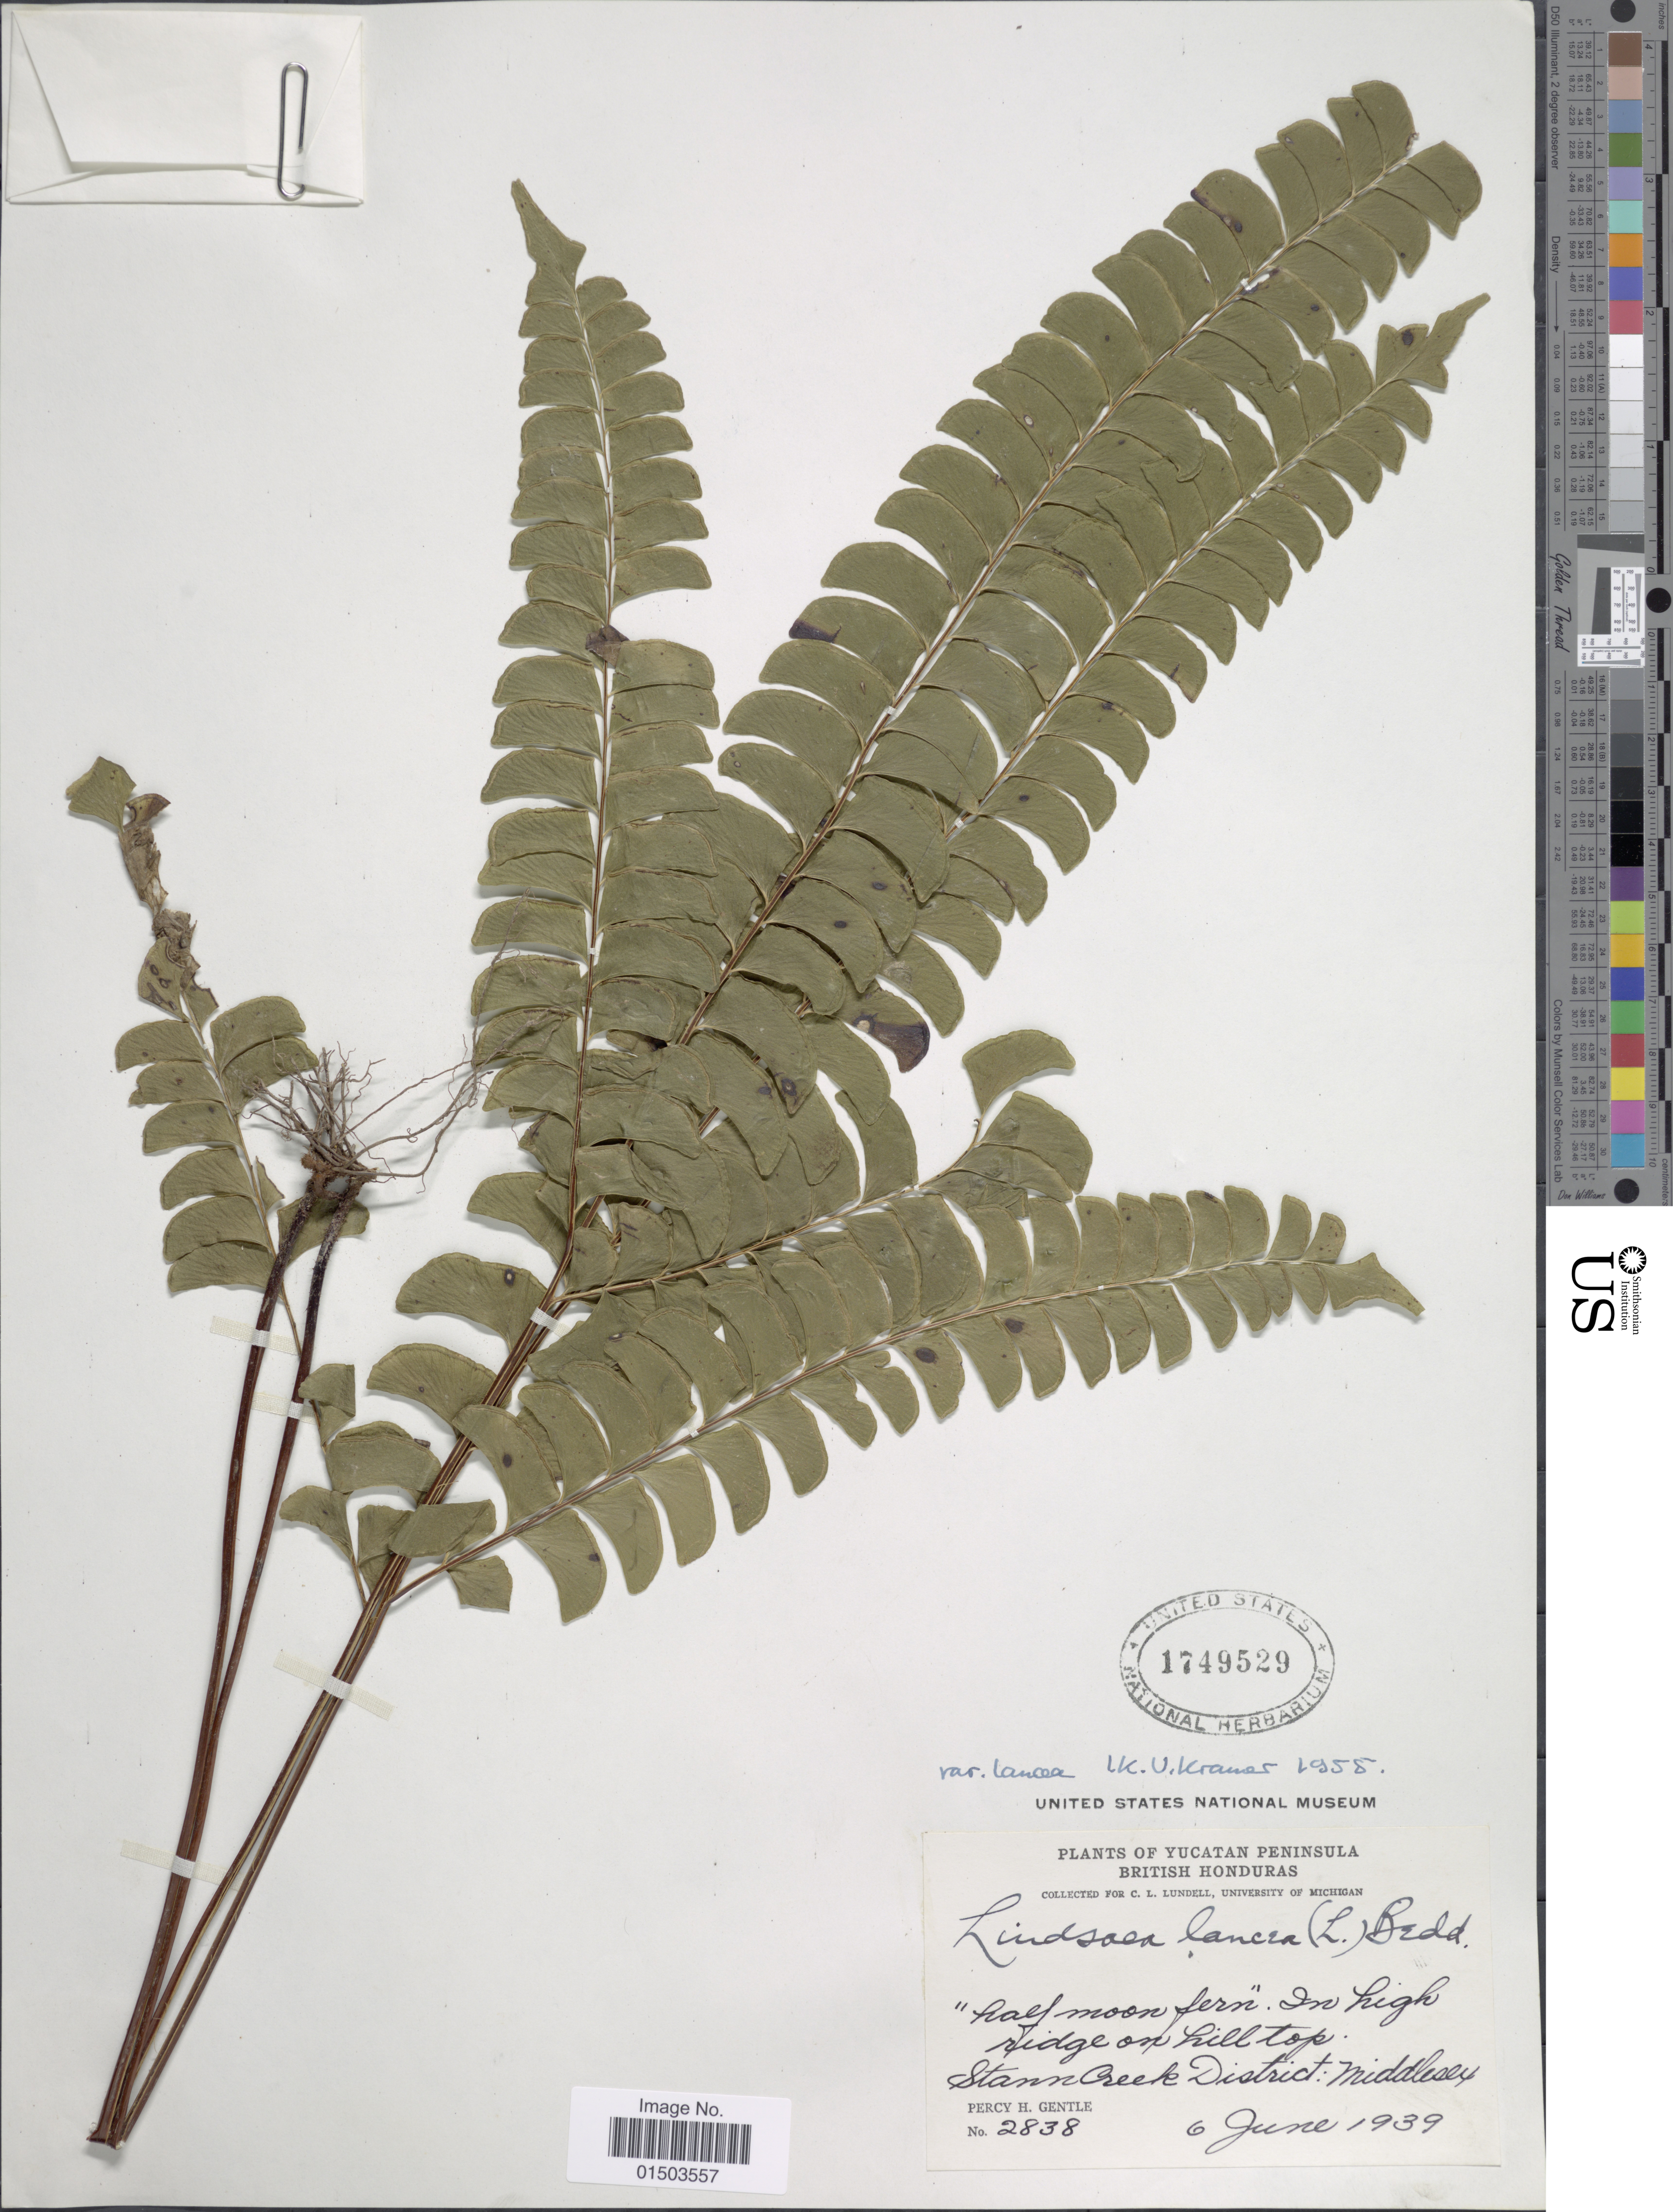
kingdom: Plantae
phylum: Tracheophyta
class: Polypodiopsida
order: Polypodiales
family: Lindsaeaceae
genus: Lindsaea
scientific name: Lindsaea lancea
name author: (L.) Bedd.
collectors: P. H. Gentle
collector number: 2838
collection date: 1939-06-06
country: Belize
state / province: Stann Creek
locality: British Honduras, Stann Creek District: Middlesey. Yucatan Peninsula.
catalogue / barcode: US 1749529